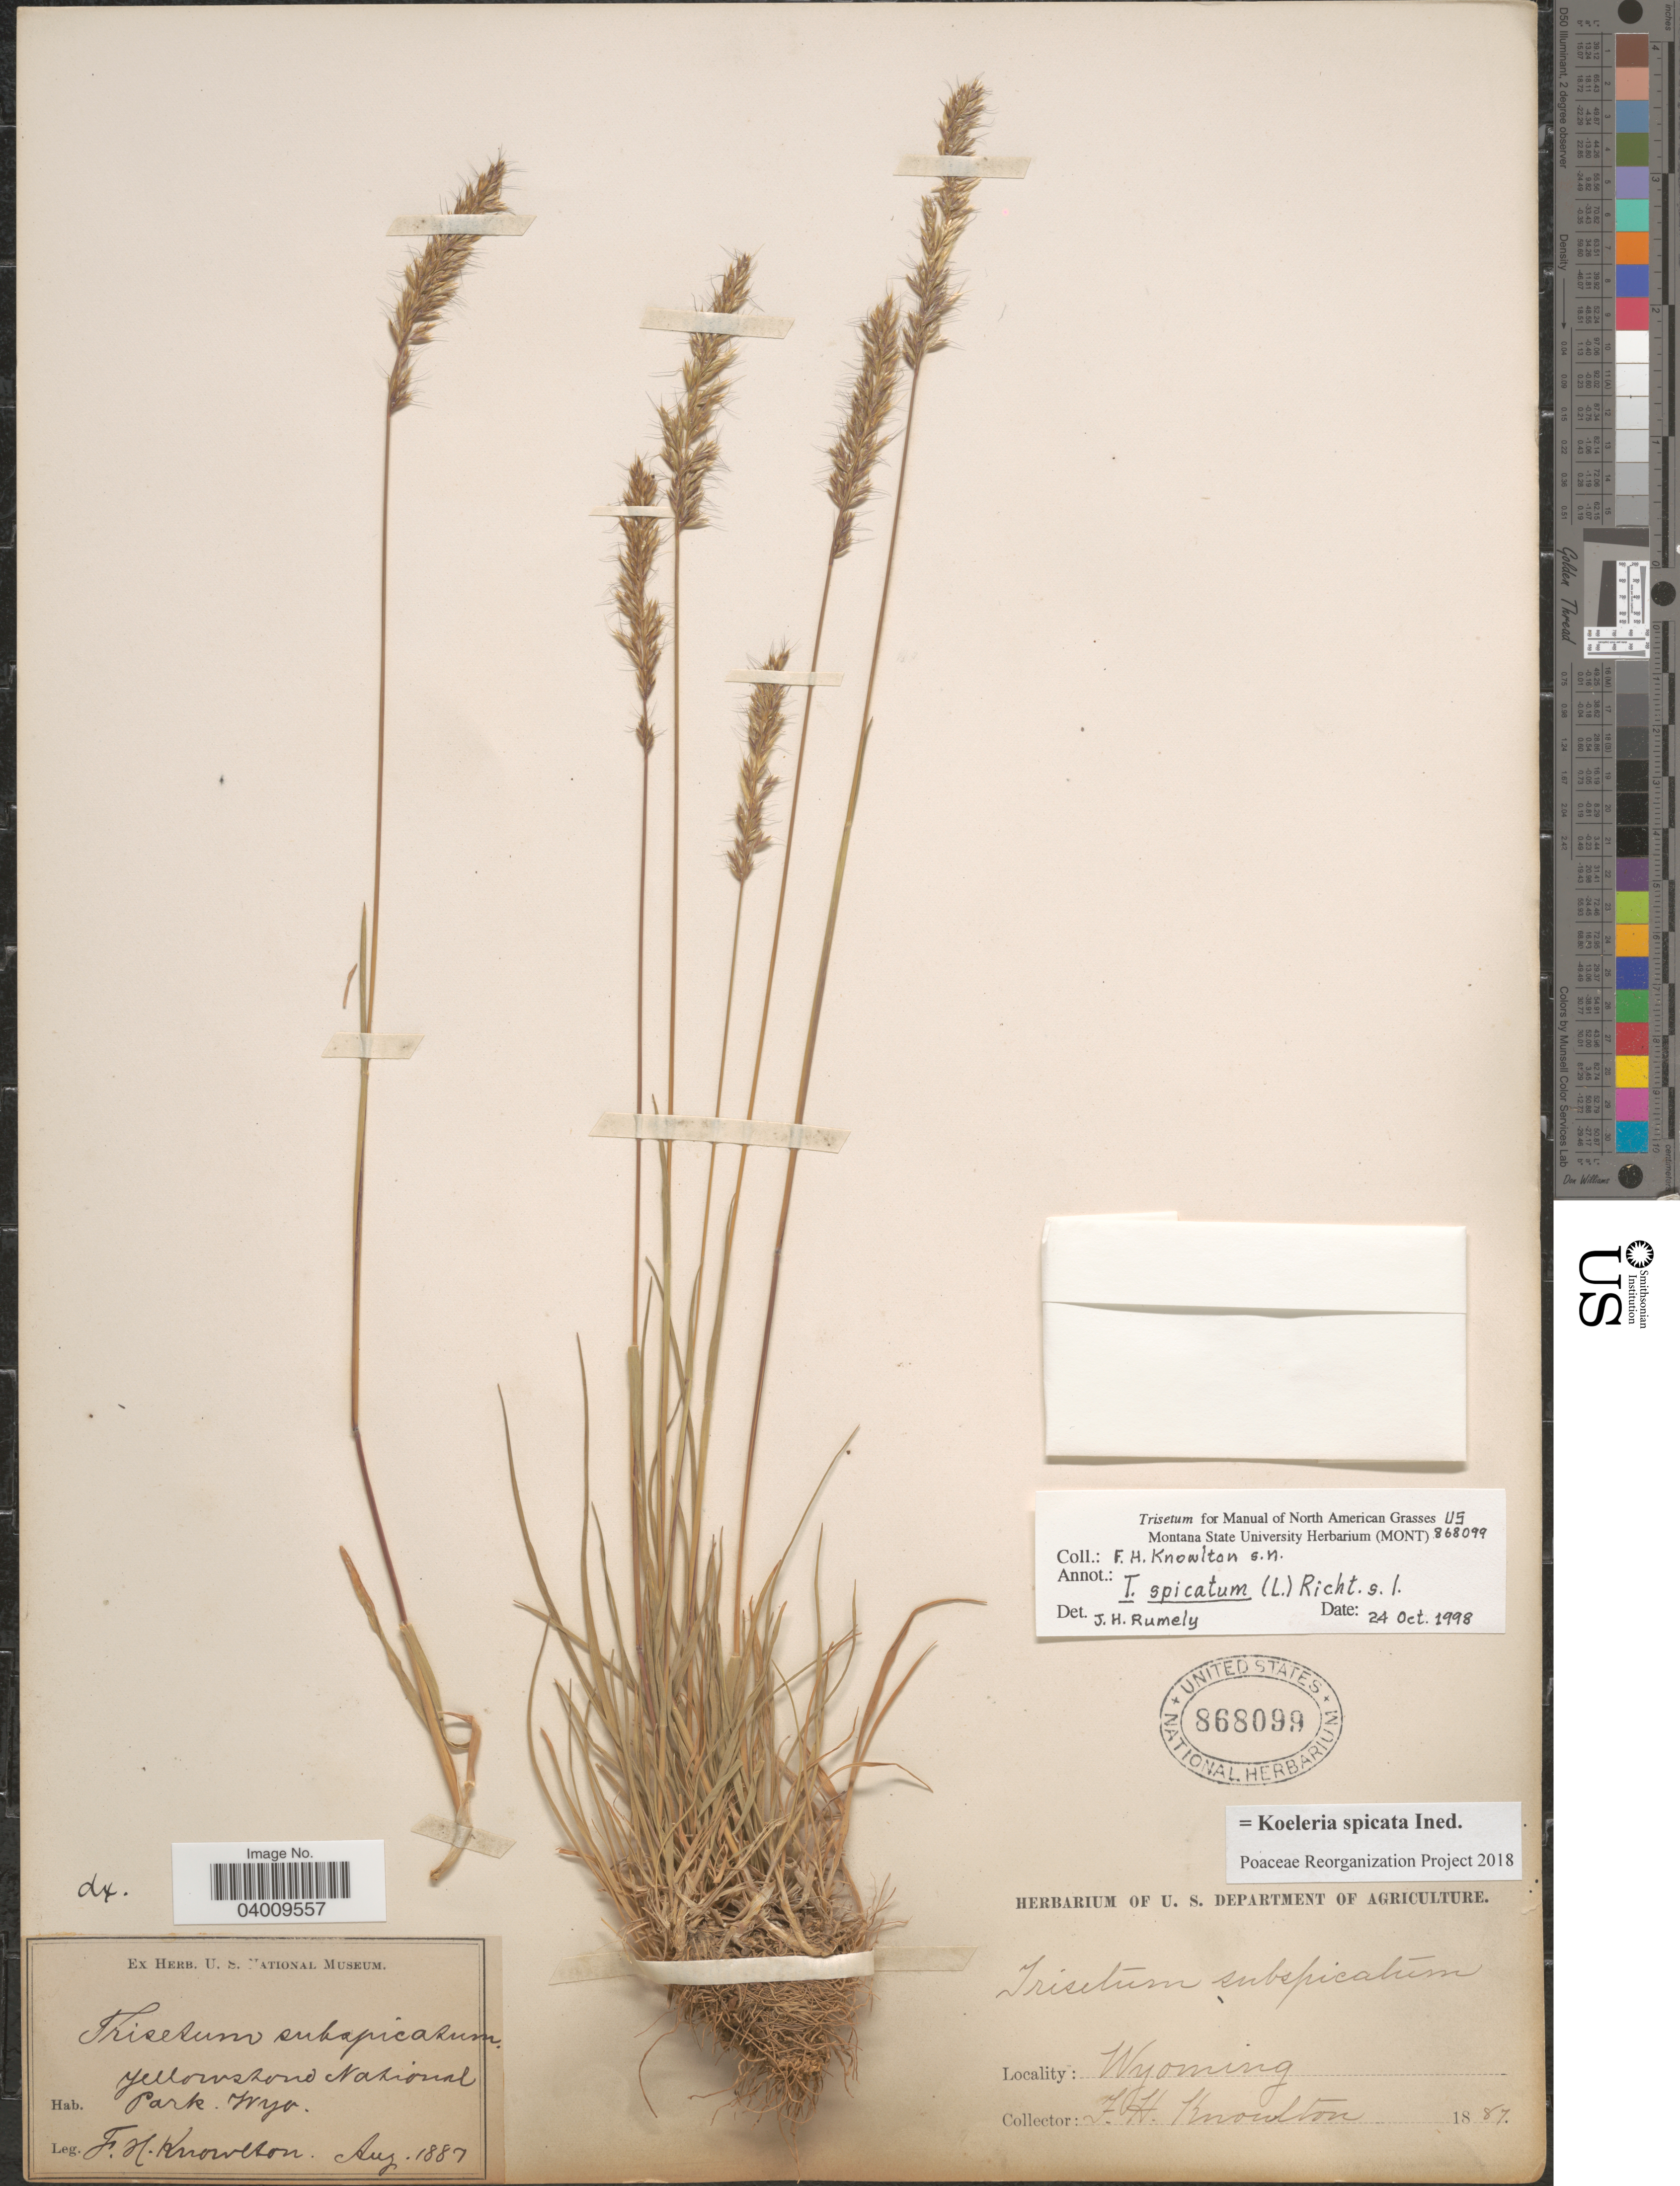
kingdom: Plantae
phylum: Tracheophyta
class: Liliopsida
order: Poales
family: Poaceae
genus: Koeleria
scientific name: Koeleria spicata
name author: (L.) Barberá et al.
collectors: F. H. Knowlton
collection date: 1887-08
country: United States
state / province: Wyoming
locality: Yellowstone National Park.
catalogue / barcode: US 868099